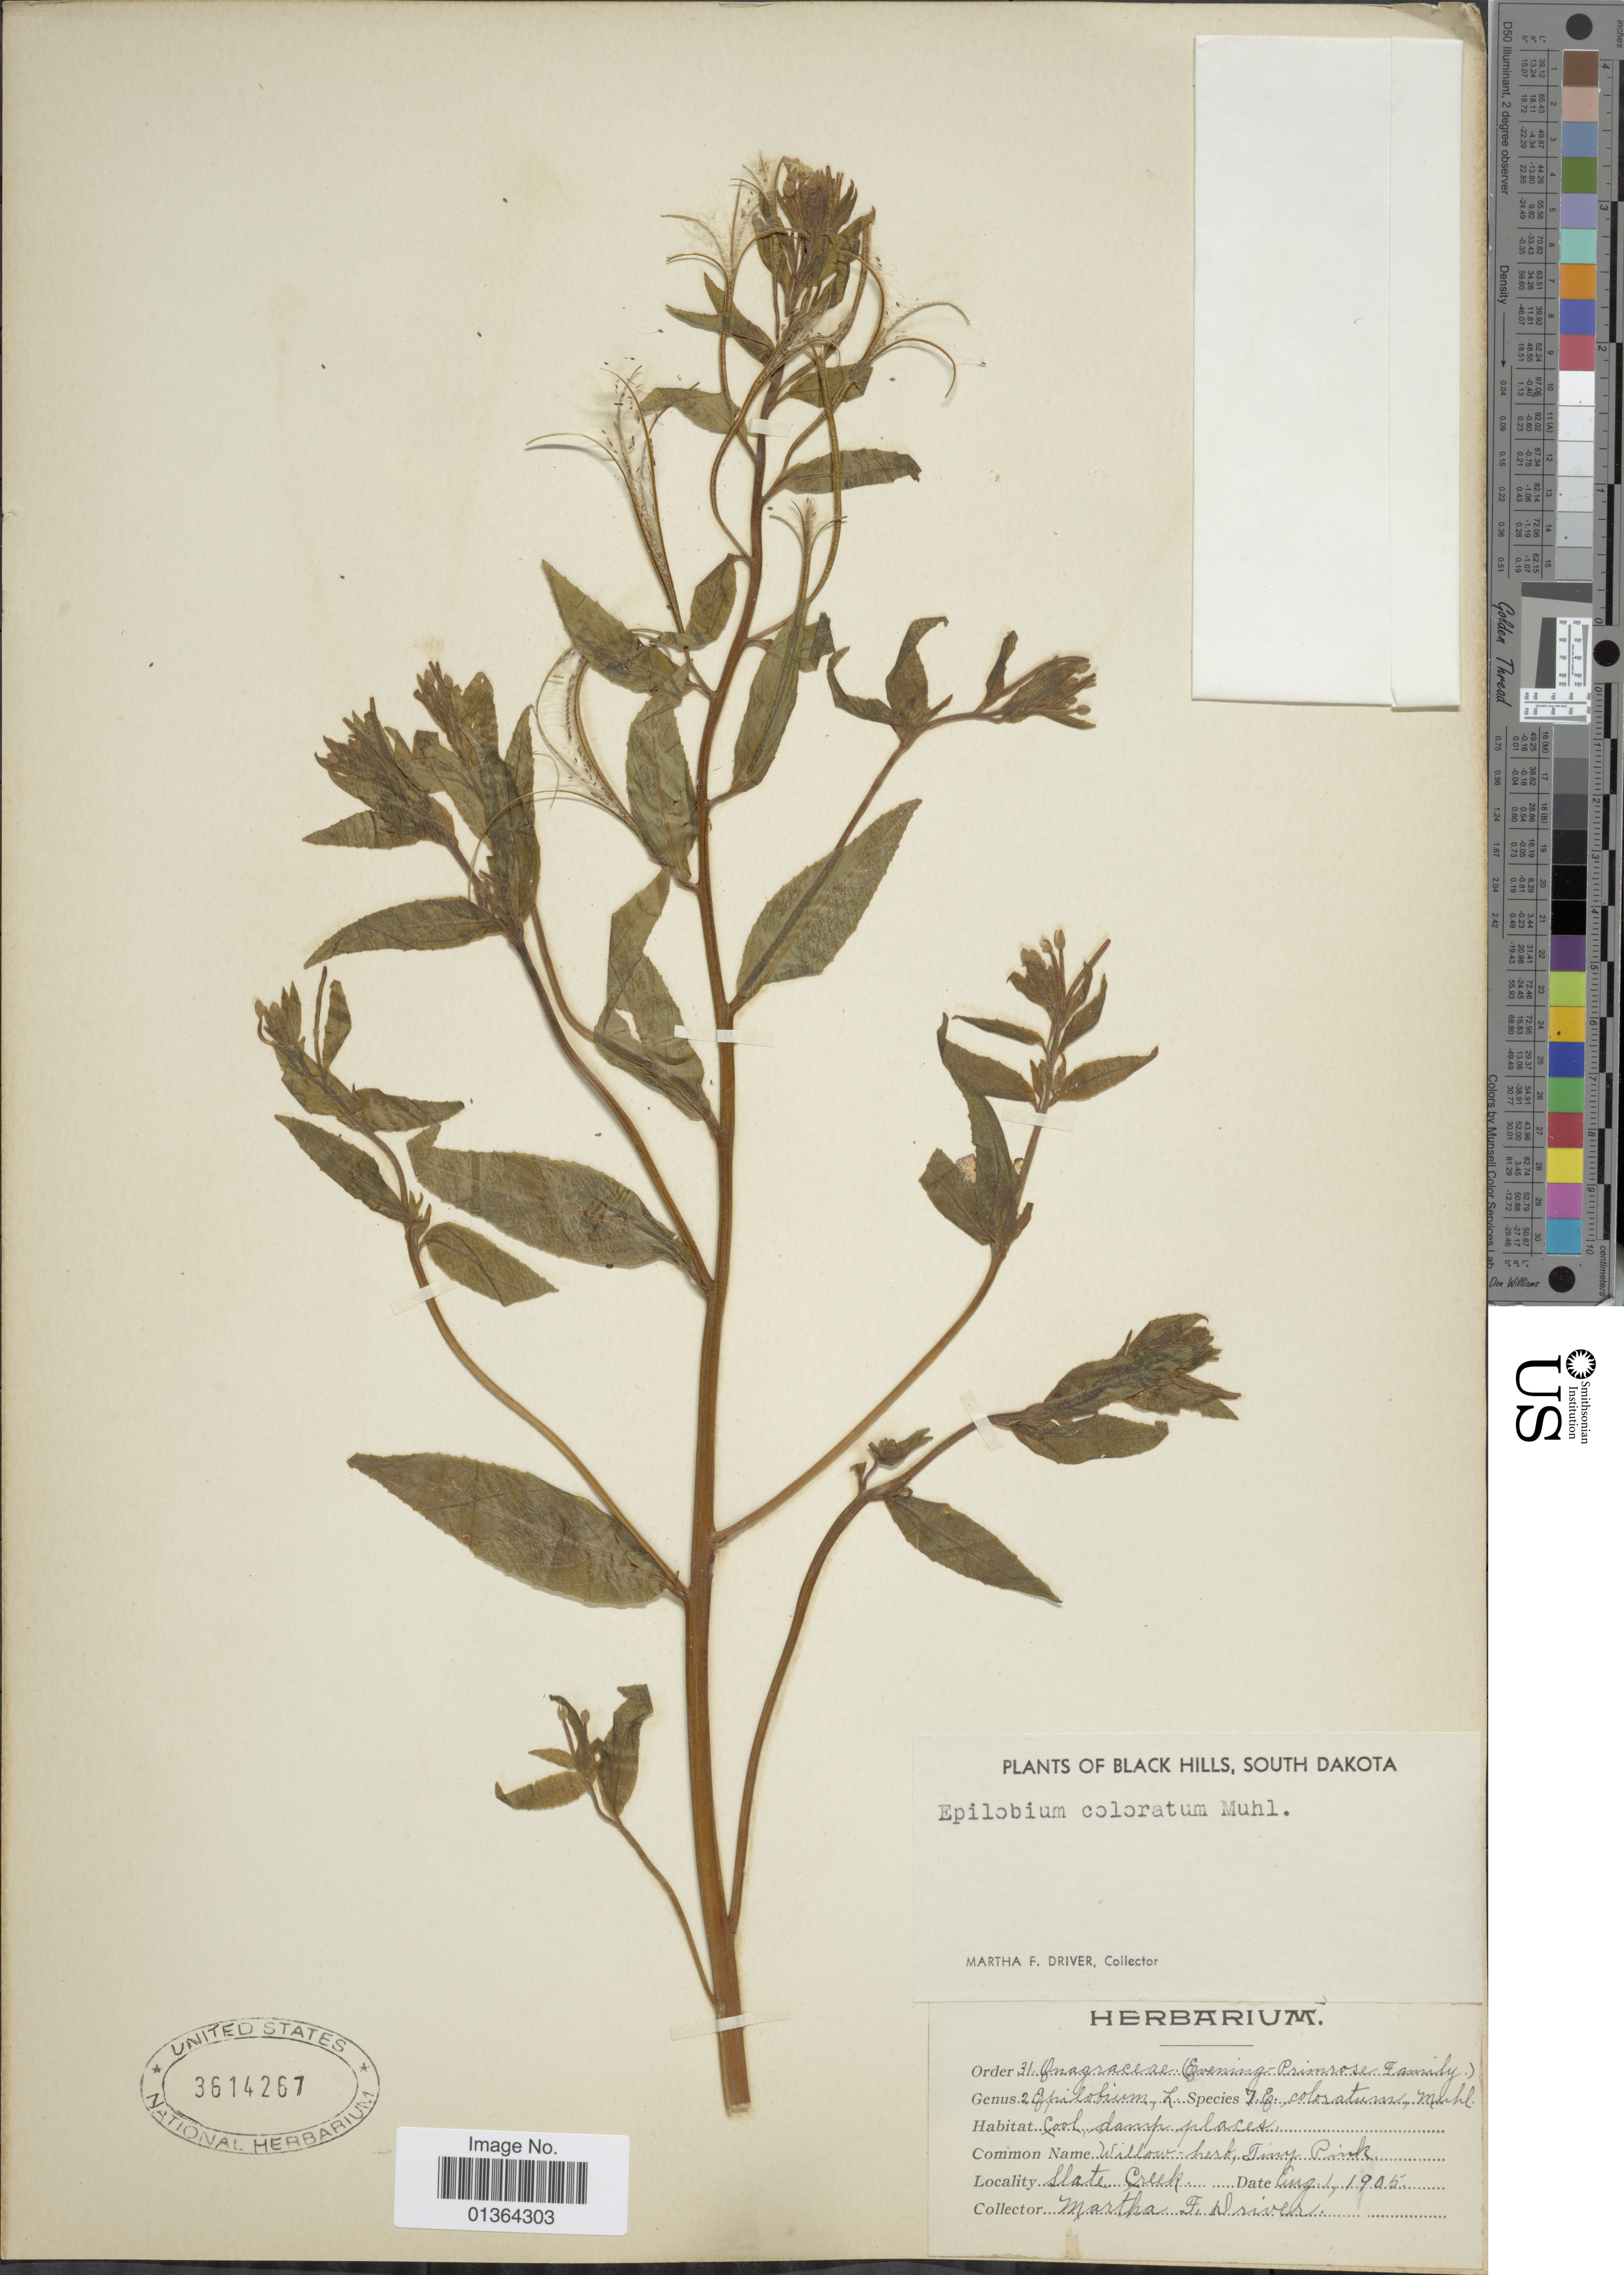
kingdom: Plantae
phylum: Tracheophyta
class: Magnoliopsida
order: Myrtales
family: Onagraceae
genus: Epilobium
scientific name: Epilobium coloratum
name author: Biehler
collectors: M. Driver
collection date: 1905-08-01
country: United States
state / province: South Dakota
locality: Black Hills. Slate Creek.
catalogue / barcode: US 3614267